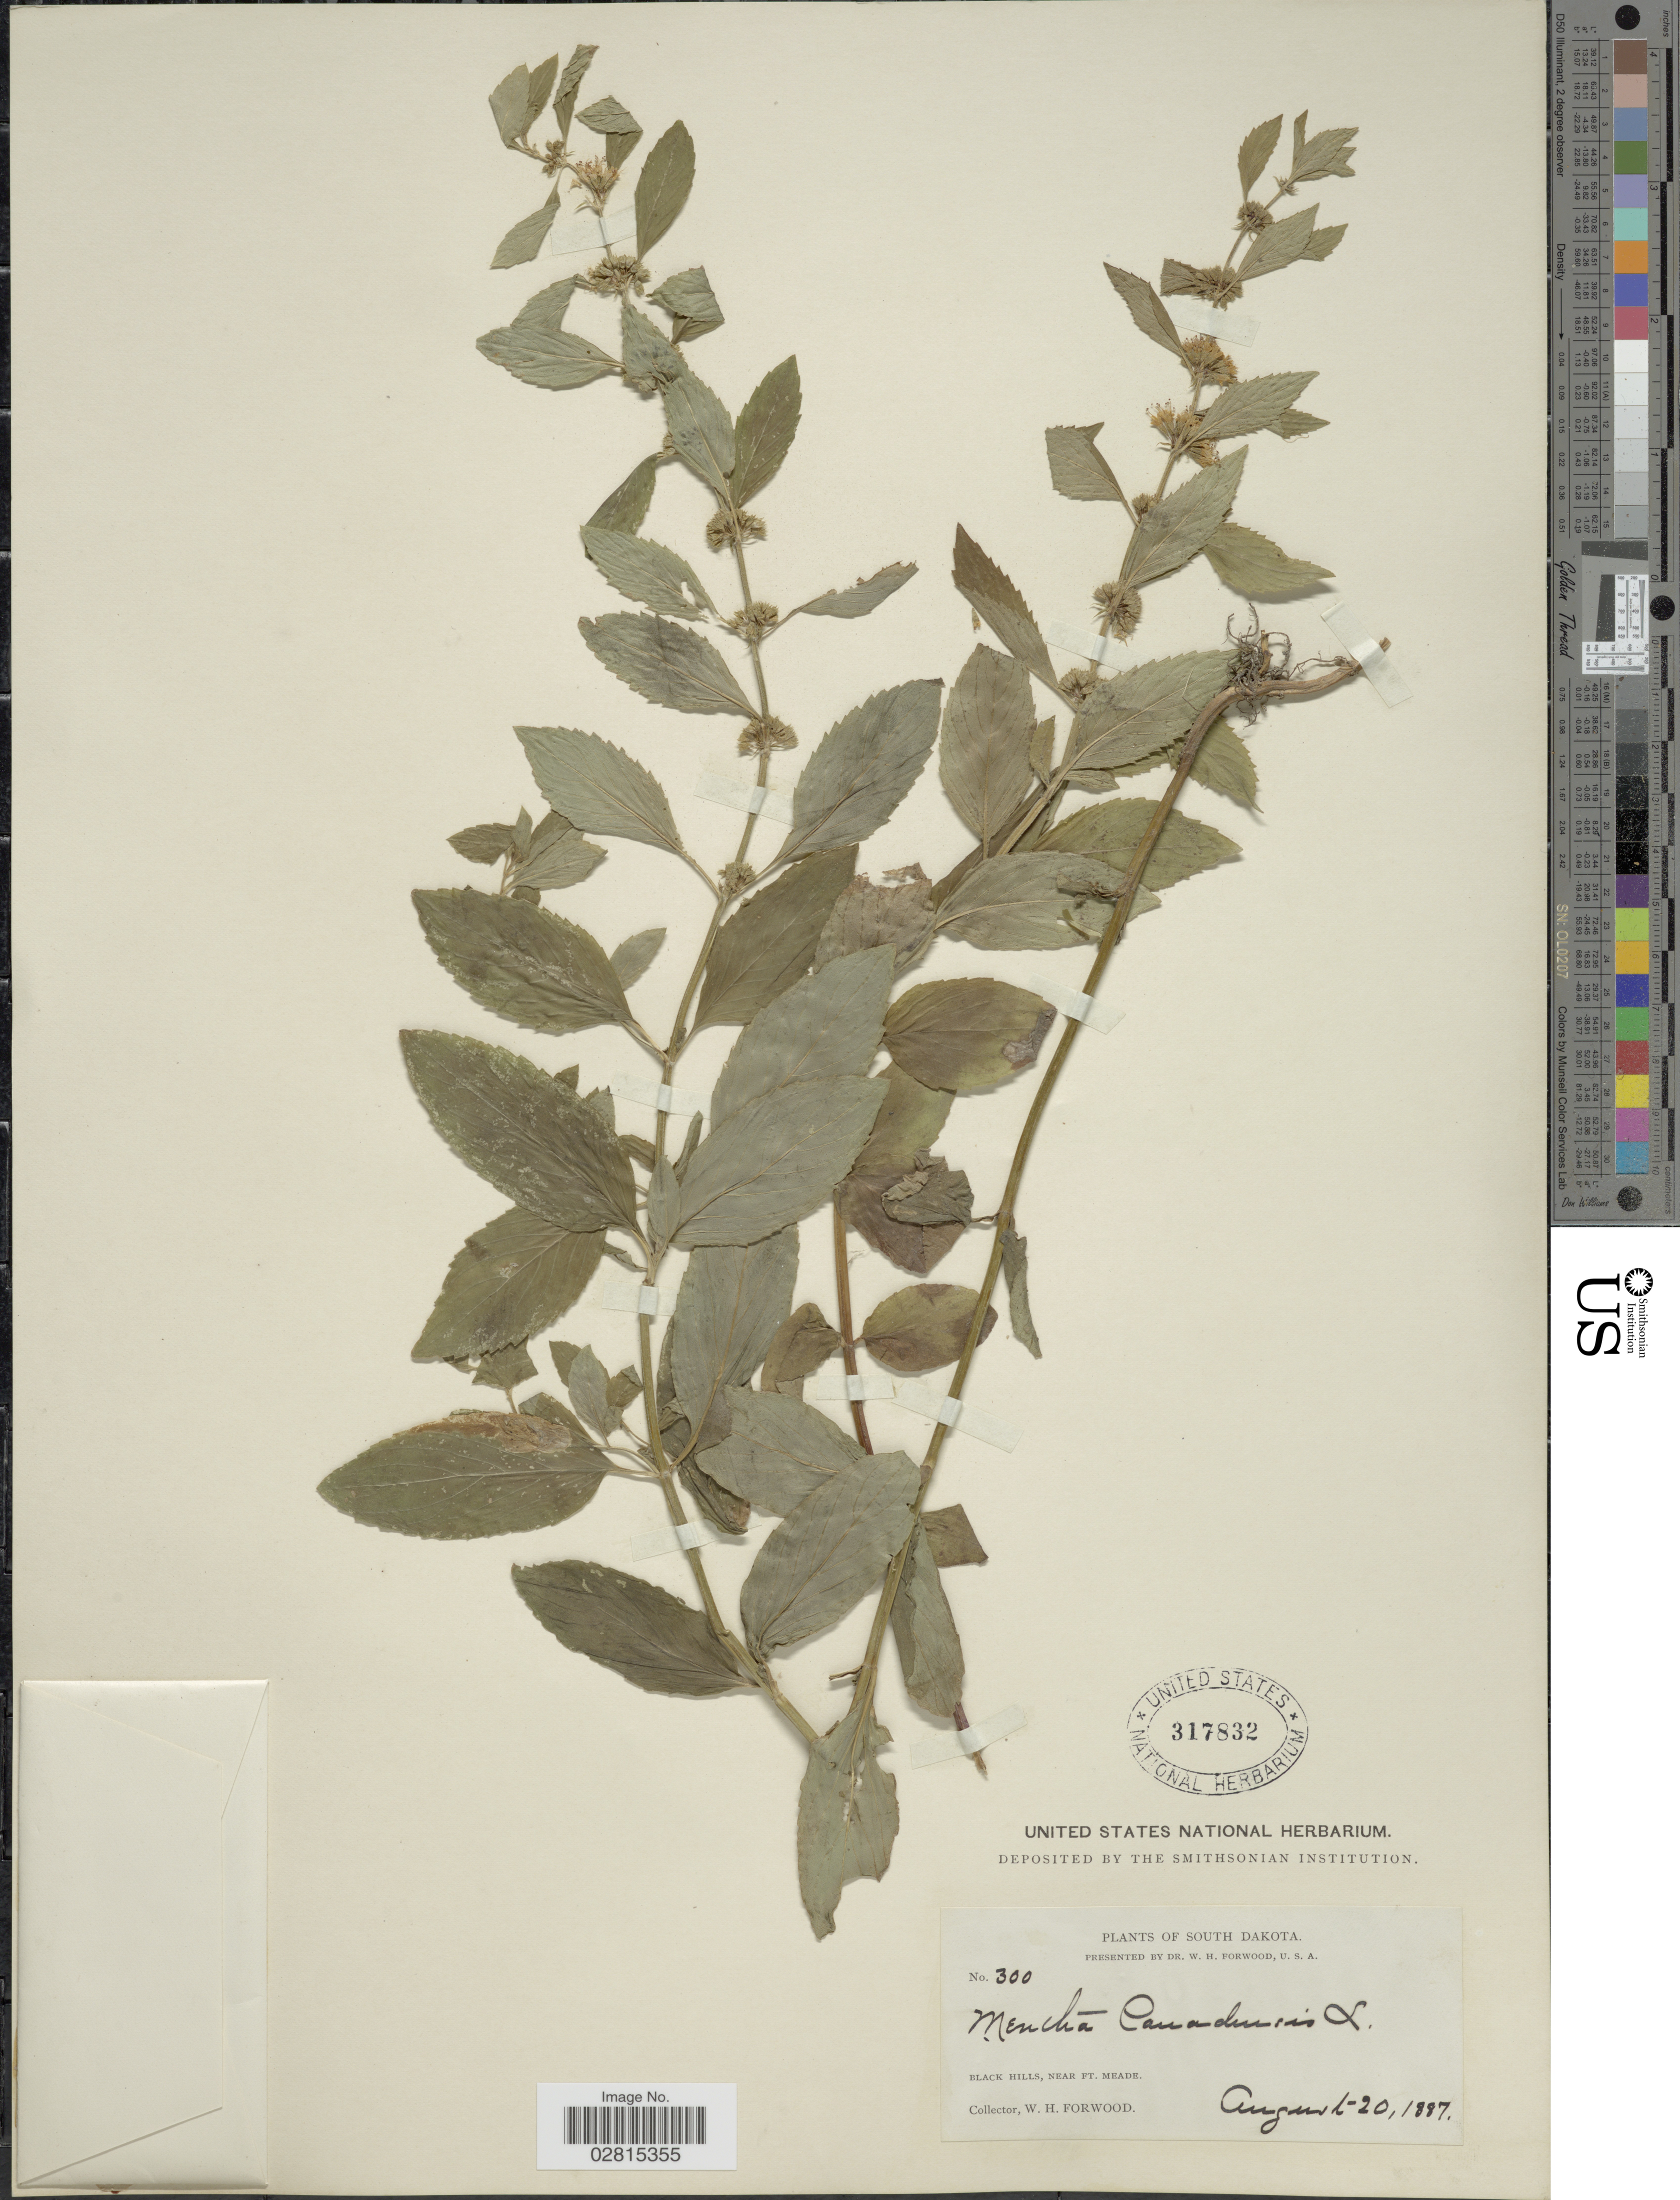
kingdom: Plantae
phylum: Tracheophyta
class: Magnoliopsida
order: Lamiales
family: Lamiaceae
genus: Mentha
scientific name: Mentha canadensis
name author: L.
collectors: W. Forwood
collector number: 300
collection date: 1887-08-20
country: United States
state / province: South Dakota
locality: Black Hills, near ft. Meade.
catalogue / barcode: US 317832